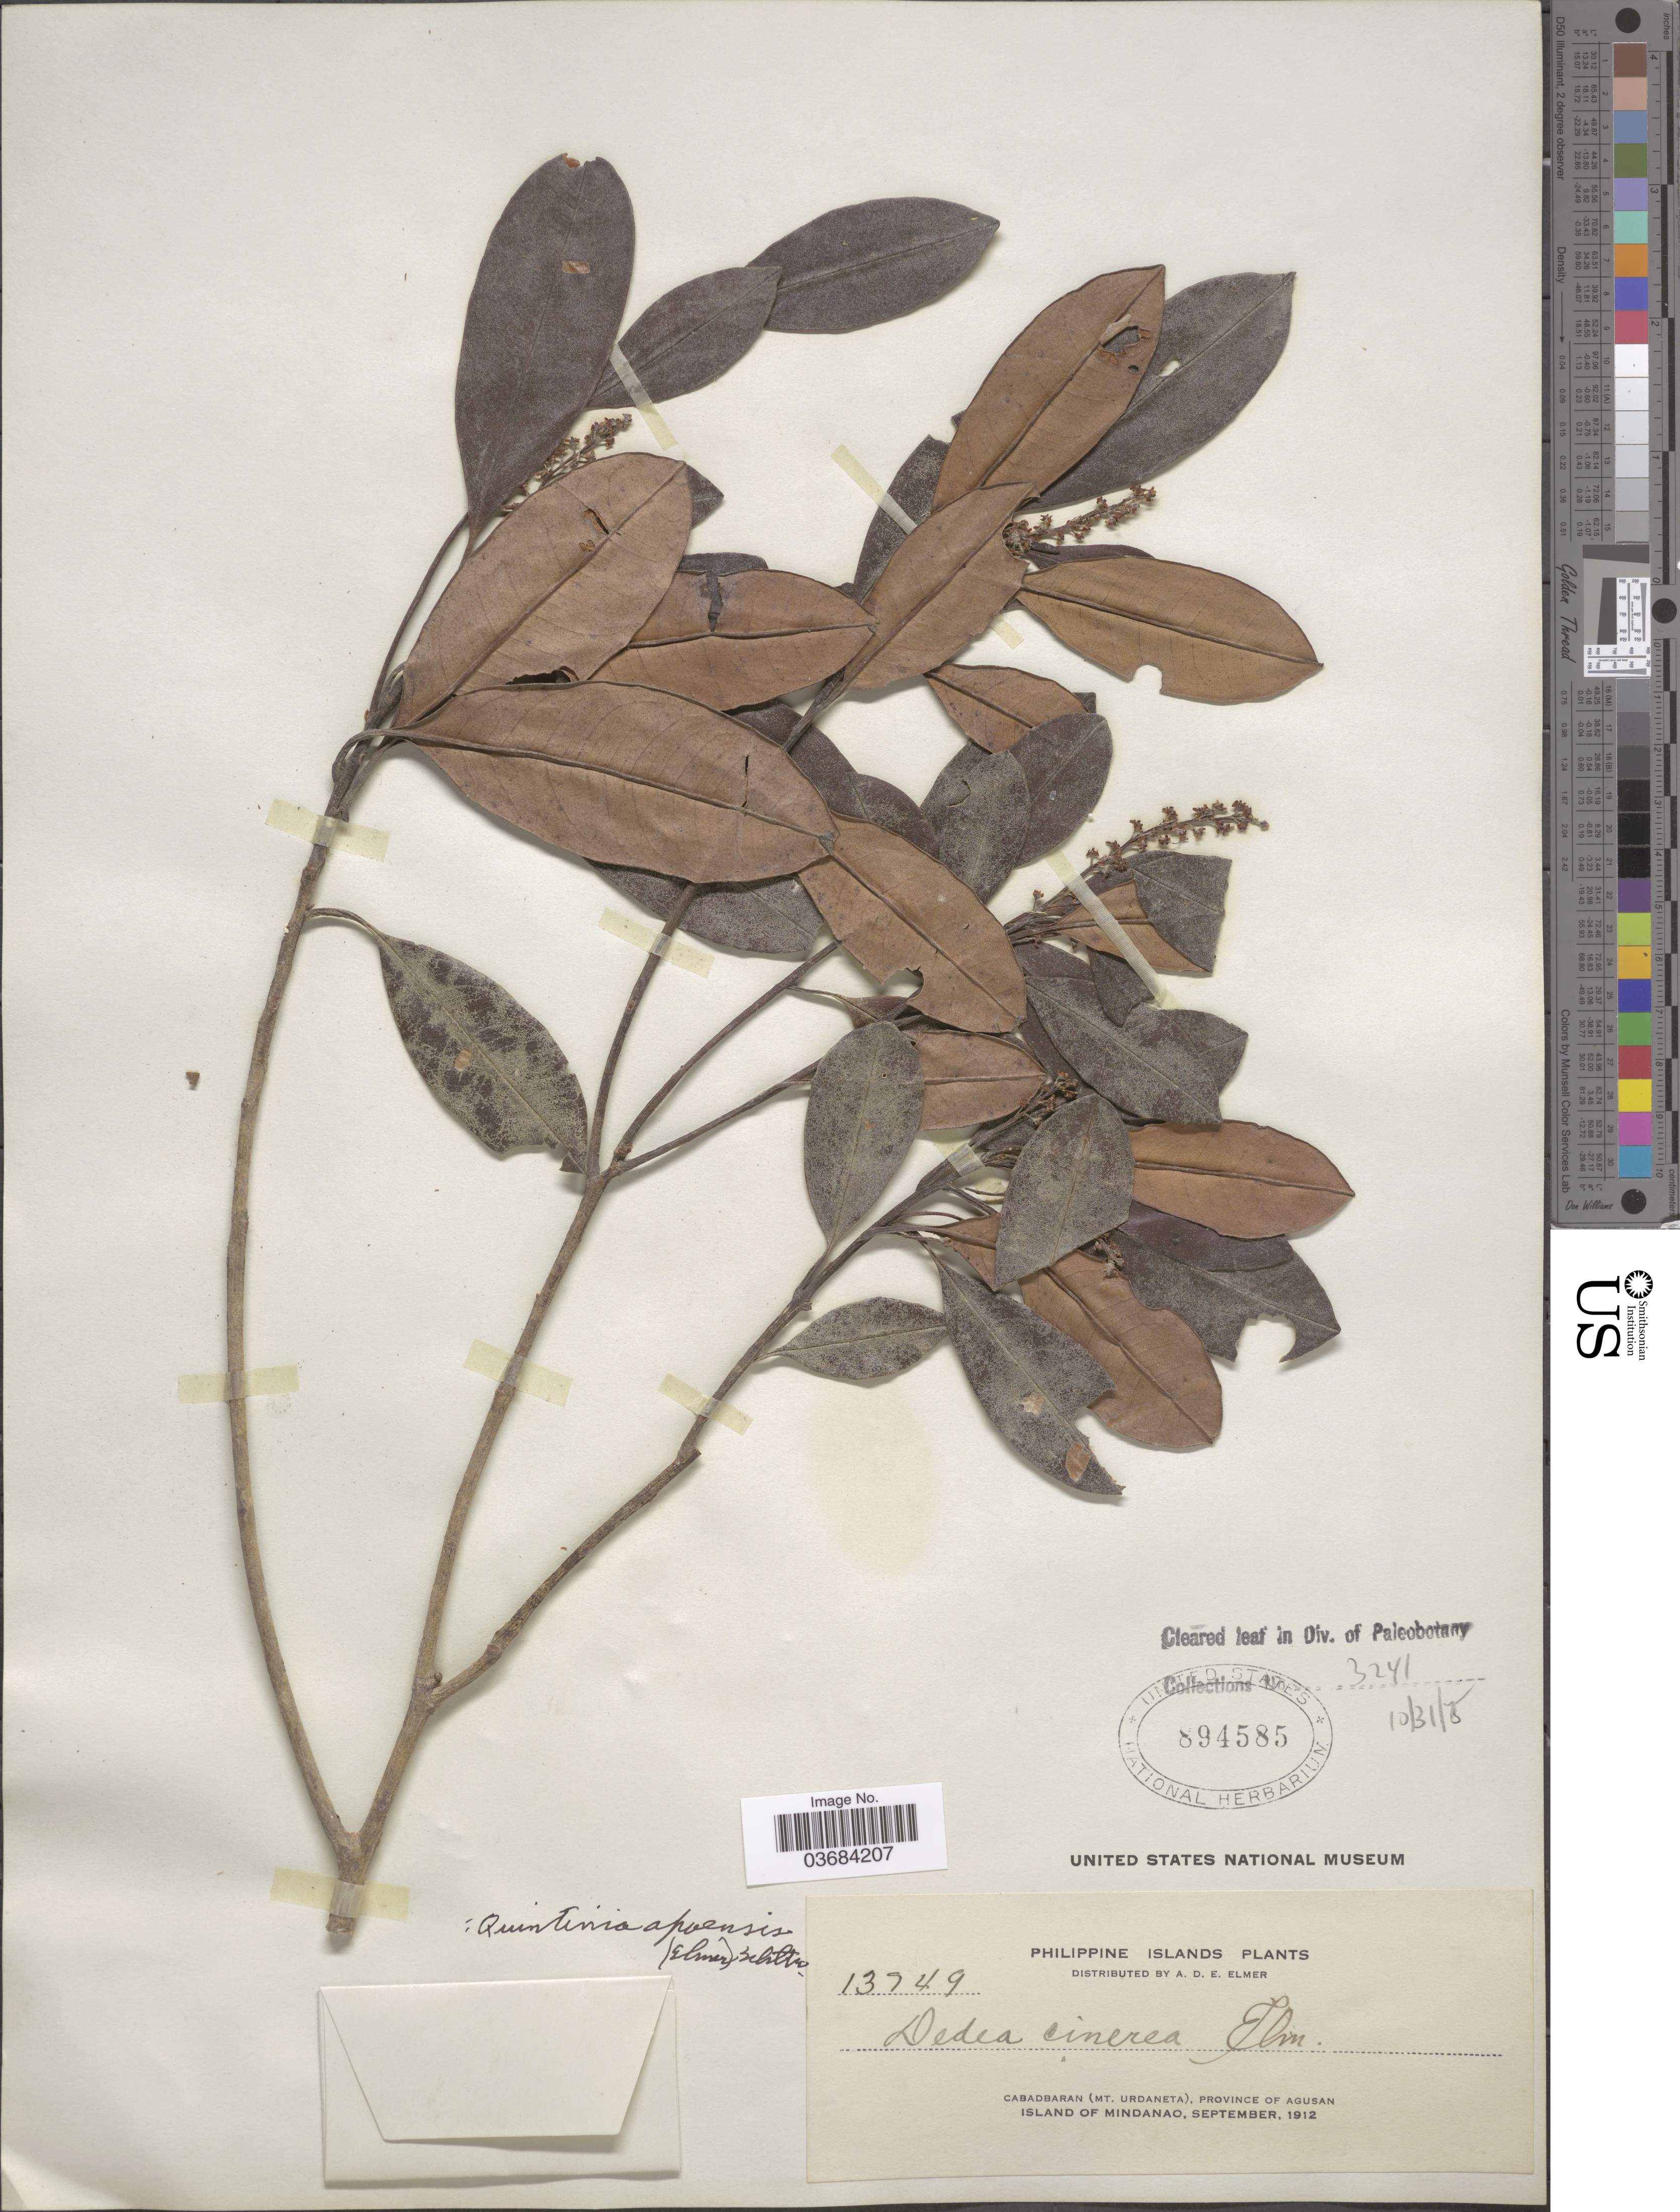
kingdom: Plantae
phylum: Tracheophyta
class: Magnoliopsida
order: Paracryphiales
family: Paracryphiaceae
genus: Quintinia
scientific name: Quintinia apoensis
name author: (Elmer) Schltr.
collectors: A. D. E. Elmer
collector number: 13749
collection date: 1912-09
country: Philippines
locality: Philippine Islands. Cabadbaran (Mt. Urdaneta), Province of Agusan. Island of Mindanao.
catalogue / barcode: US 894585